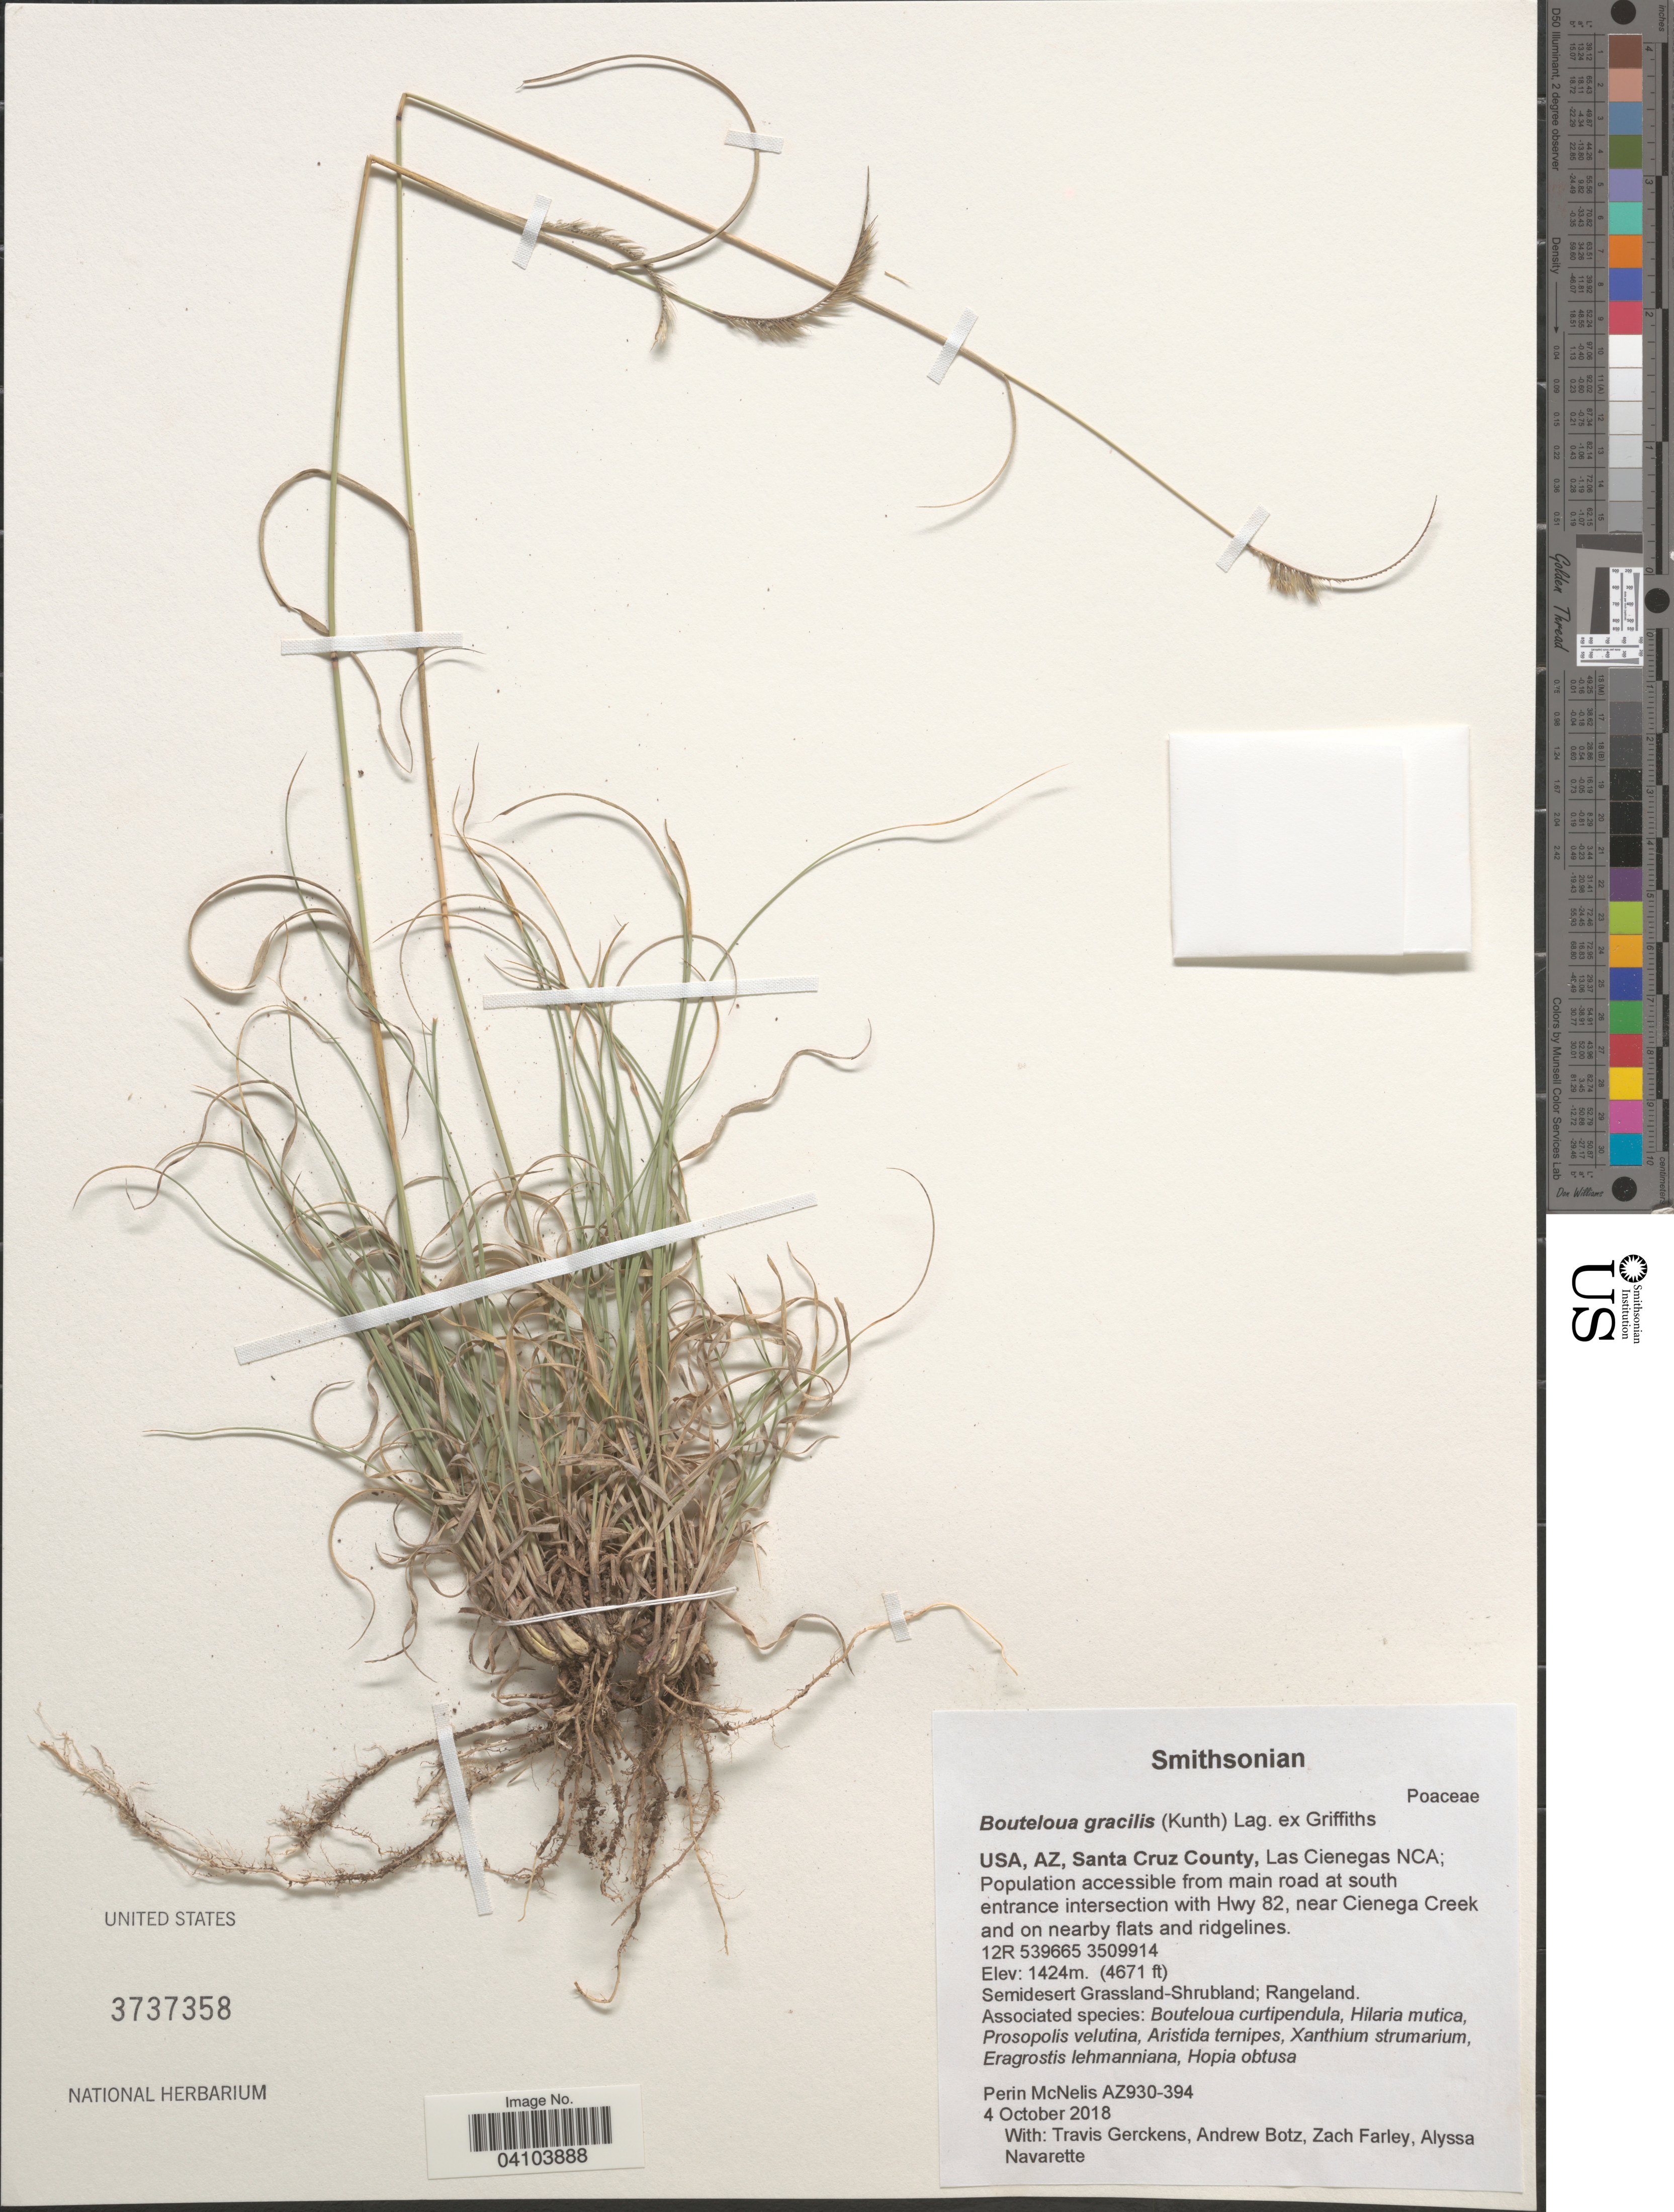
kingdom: Plantae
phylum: Tracheophyta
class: Liliopsida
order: Poales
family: Poaceae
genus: Bouteloua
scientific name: Bouteloua gracilis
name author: (Kunth) Lag. ex Griffiths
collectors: P. McNelis, T. Gerckens, A. Botz, Z. Farley & A. Navarette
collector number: AZ930-394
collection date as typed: Transcribed d/m/y: 4/10/2018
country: United States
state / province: Arizona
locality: Santa Cruz County, Las Cienegas NCA; Population accessible from main road at south entrance intersection with Hwy 82, near Cienega Creek and on nearby flats and ridgelines. 12R 539665 3509914.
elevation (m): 1424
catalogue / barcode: US 3737358